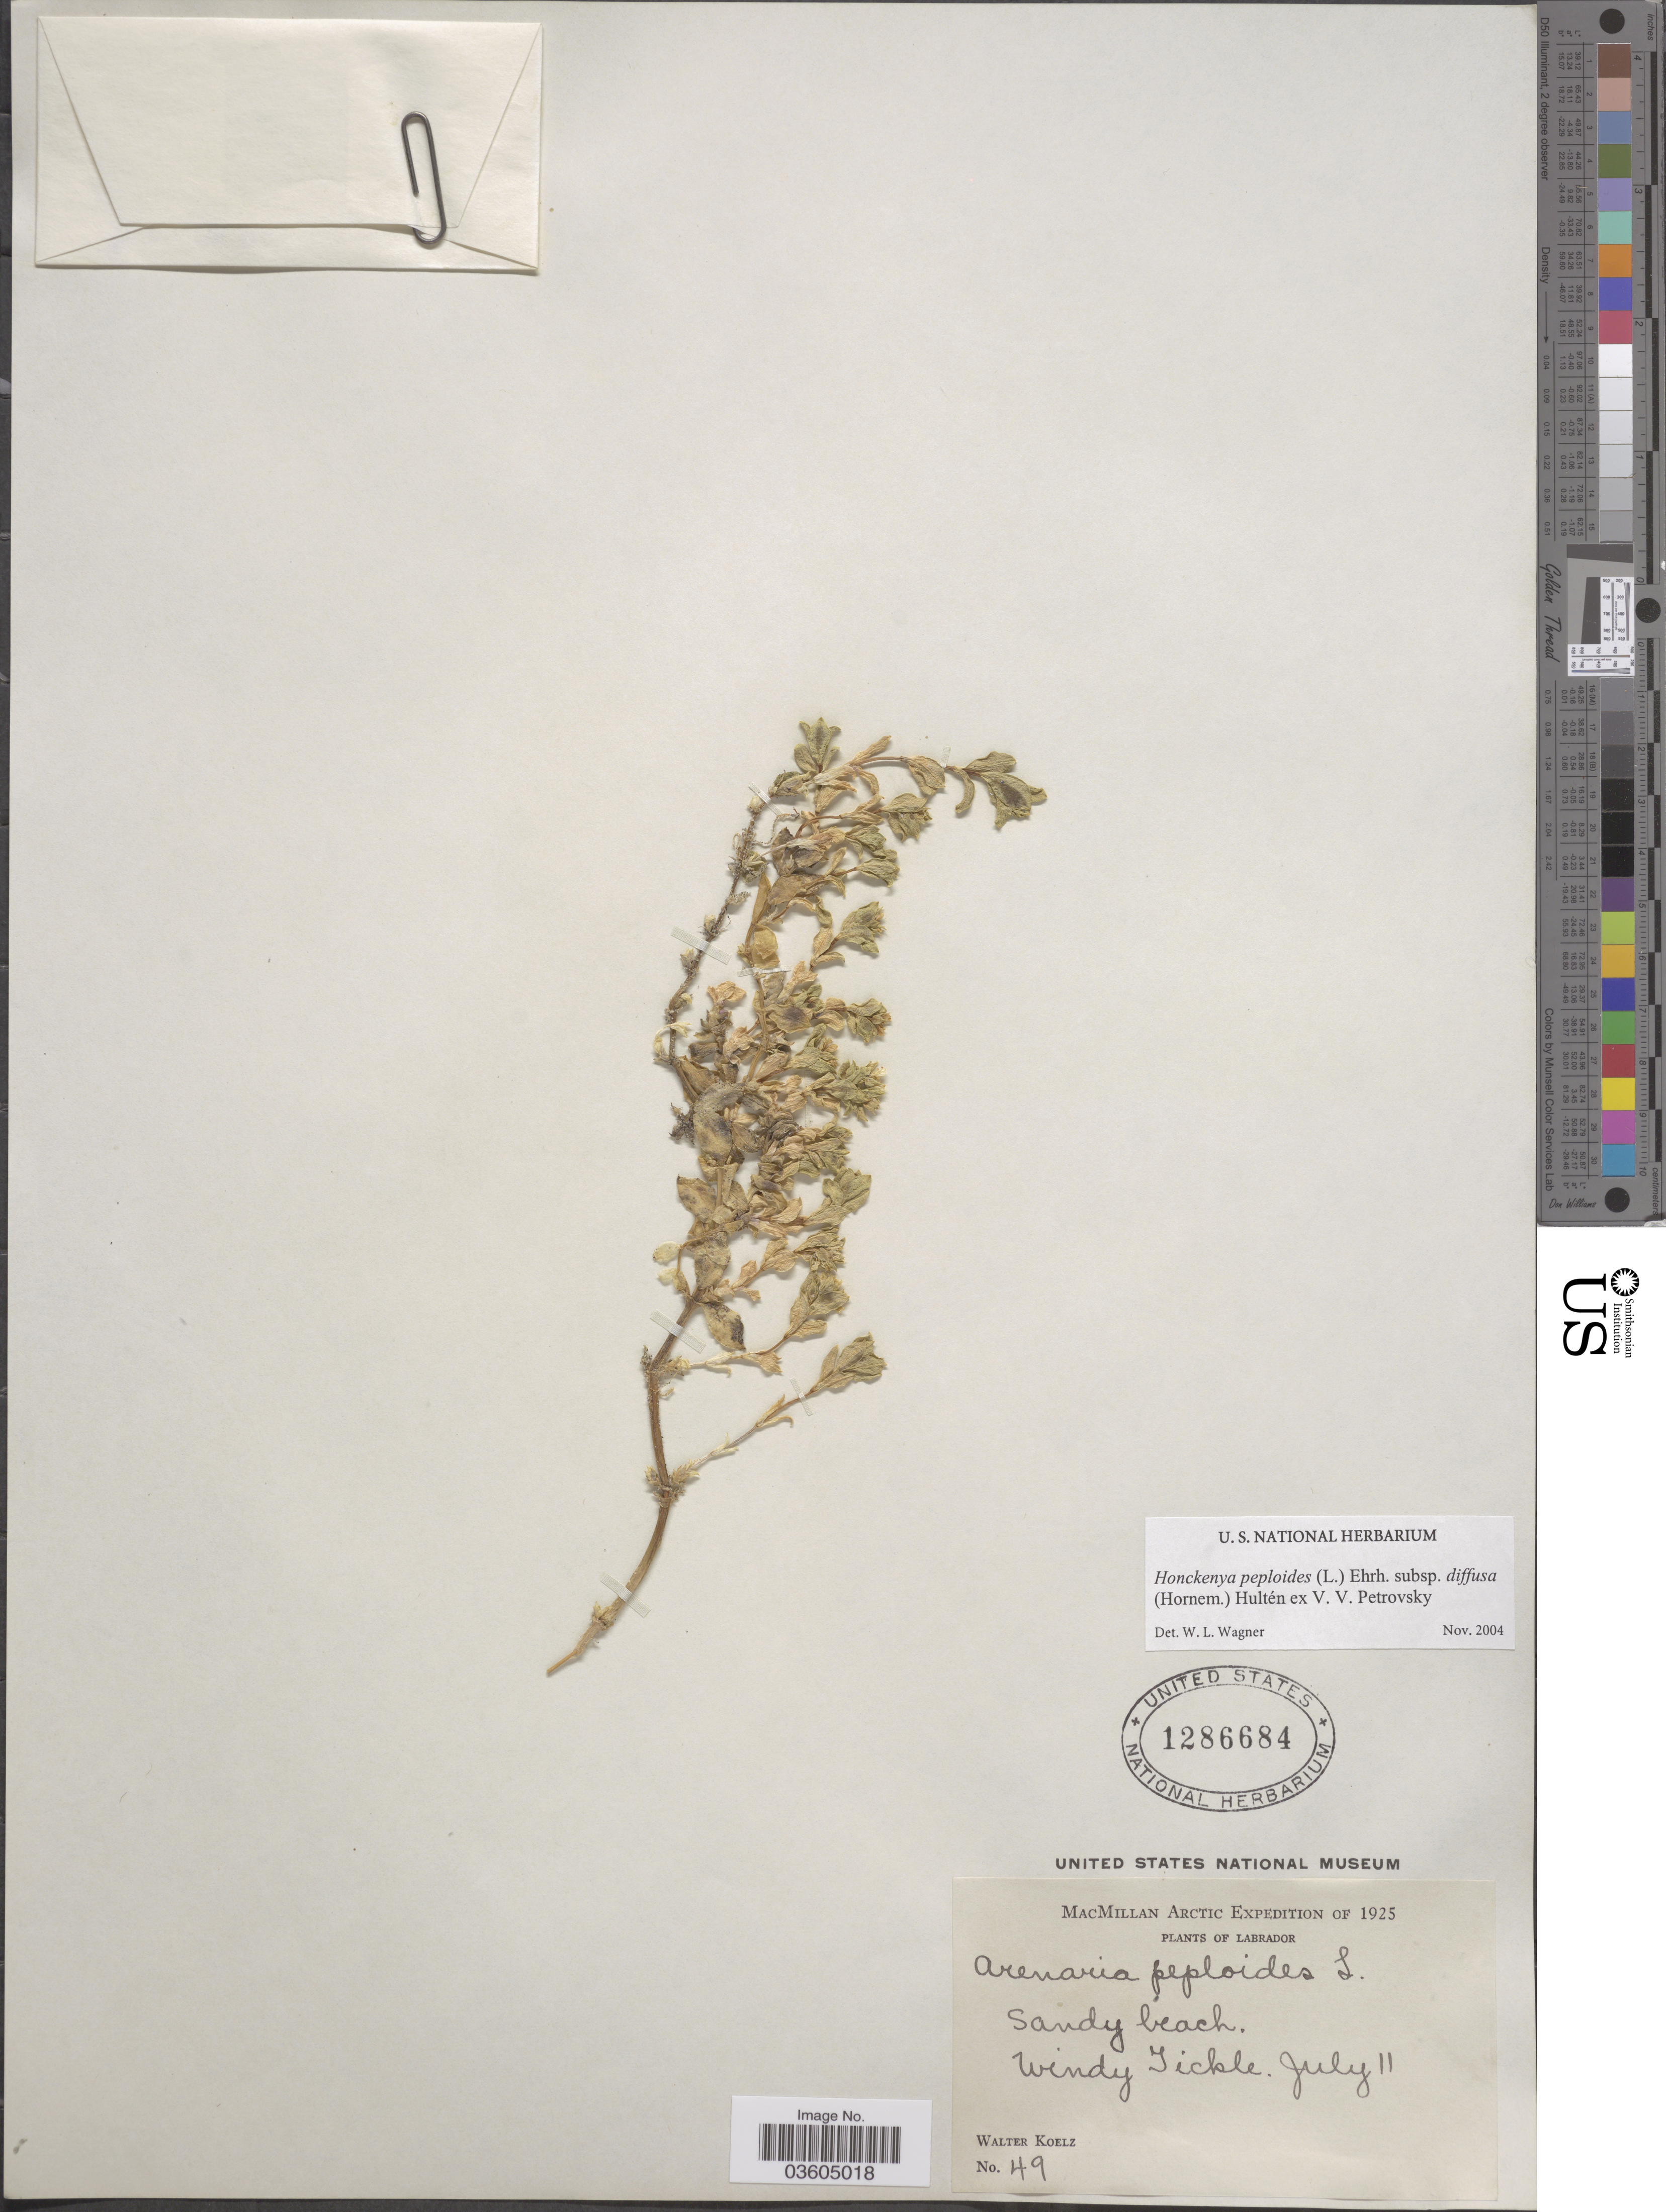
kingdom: Plantae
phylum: Tracheophyta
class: Magnoliopsida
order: Caryophyllales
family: Caryophyllaceae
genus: Honckenya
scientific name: Honckenya peploides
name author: (L.) Ehrh.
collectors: W. N. Koelz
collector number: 49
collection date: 1925-07-11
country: Canada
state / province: Newfoundland and Labrador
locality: Arctic [unsure placement]. Labrador. Windy Tickle.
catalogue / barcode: US 1286684